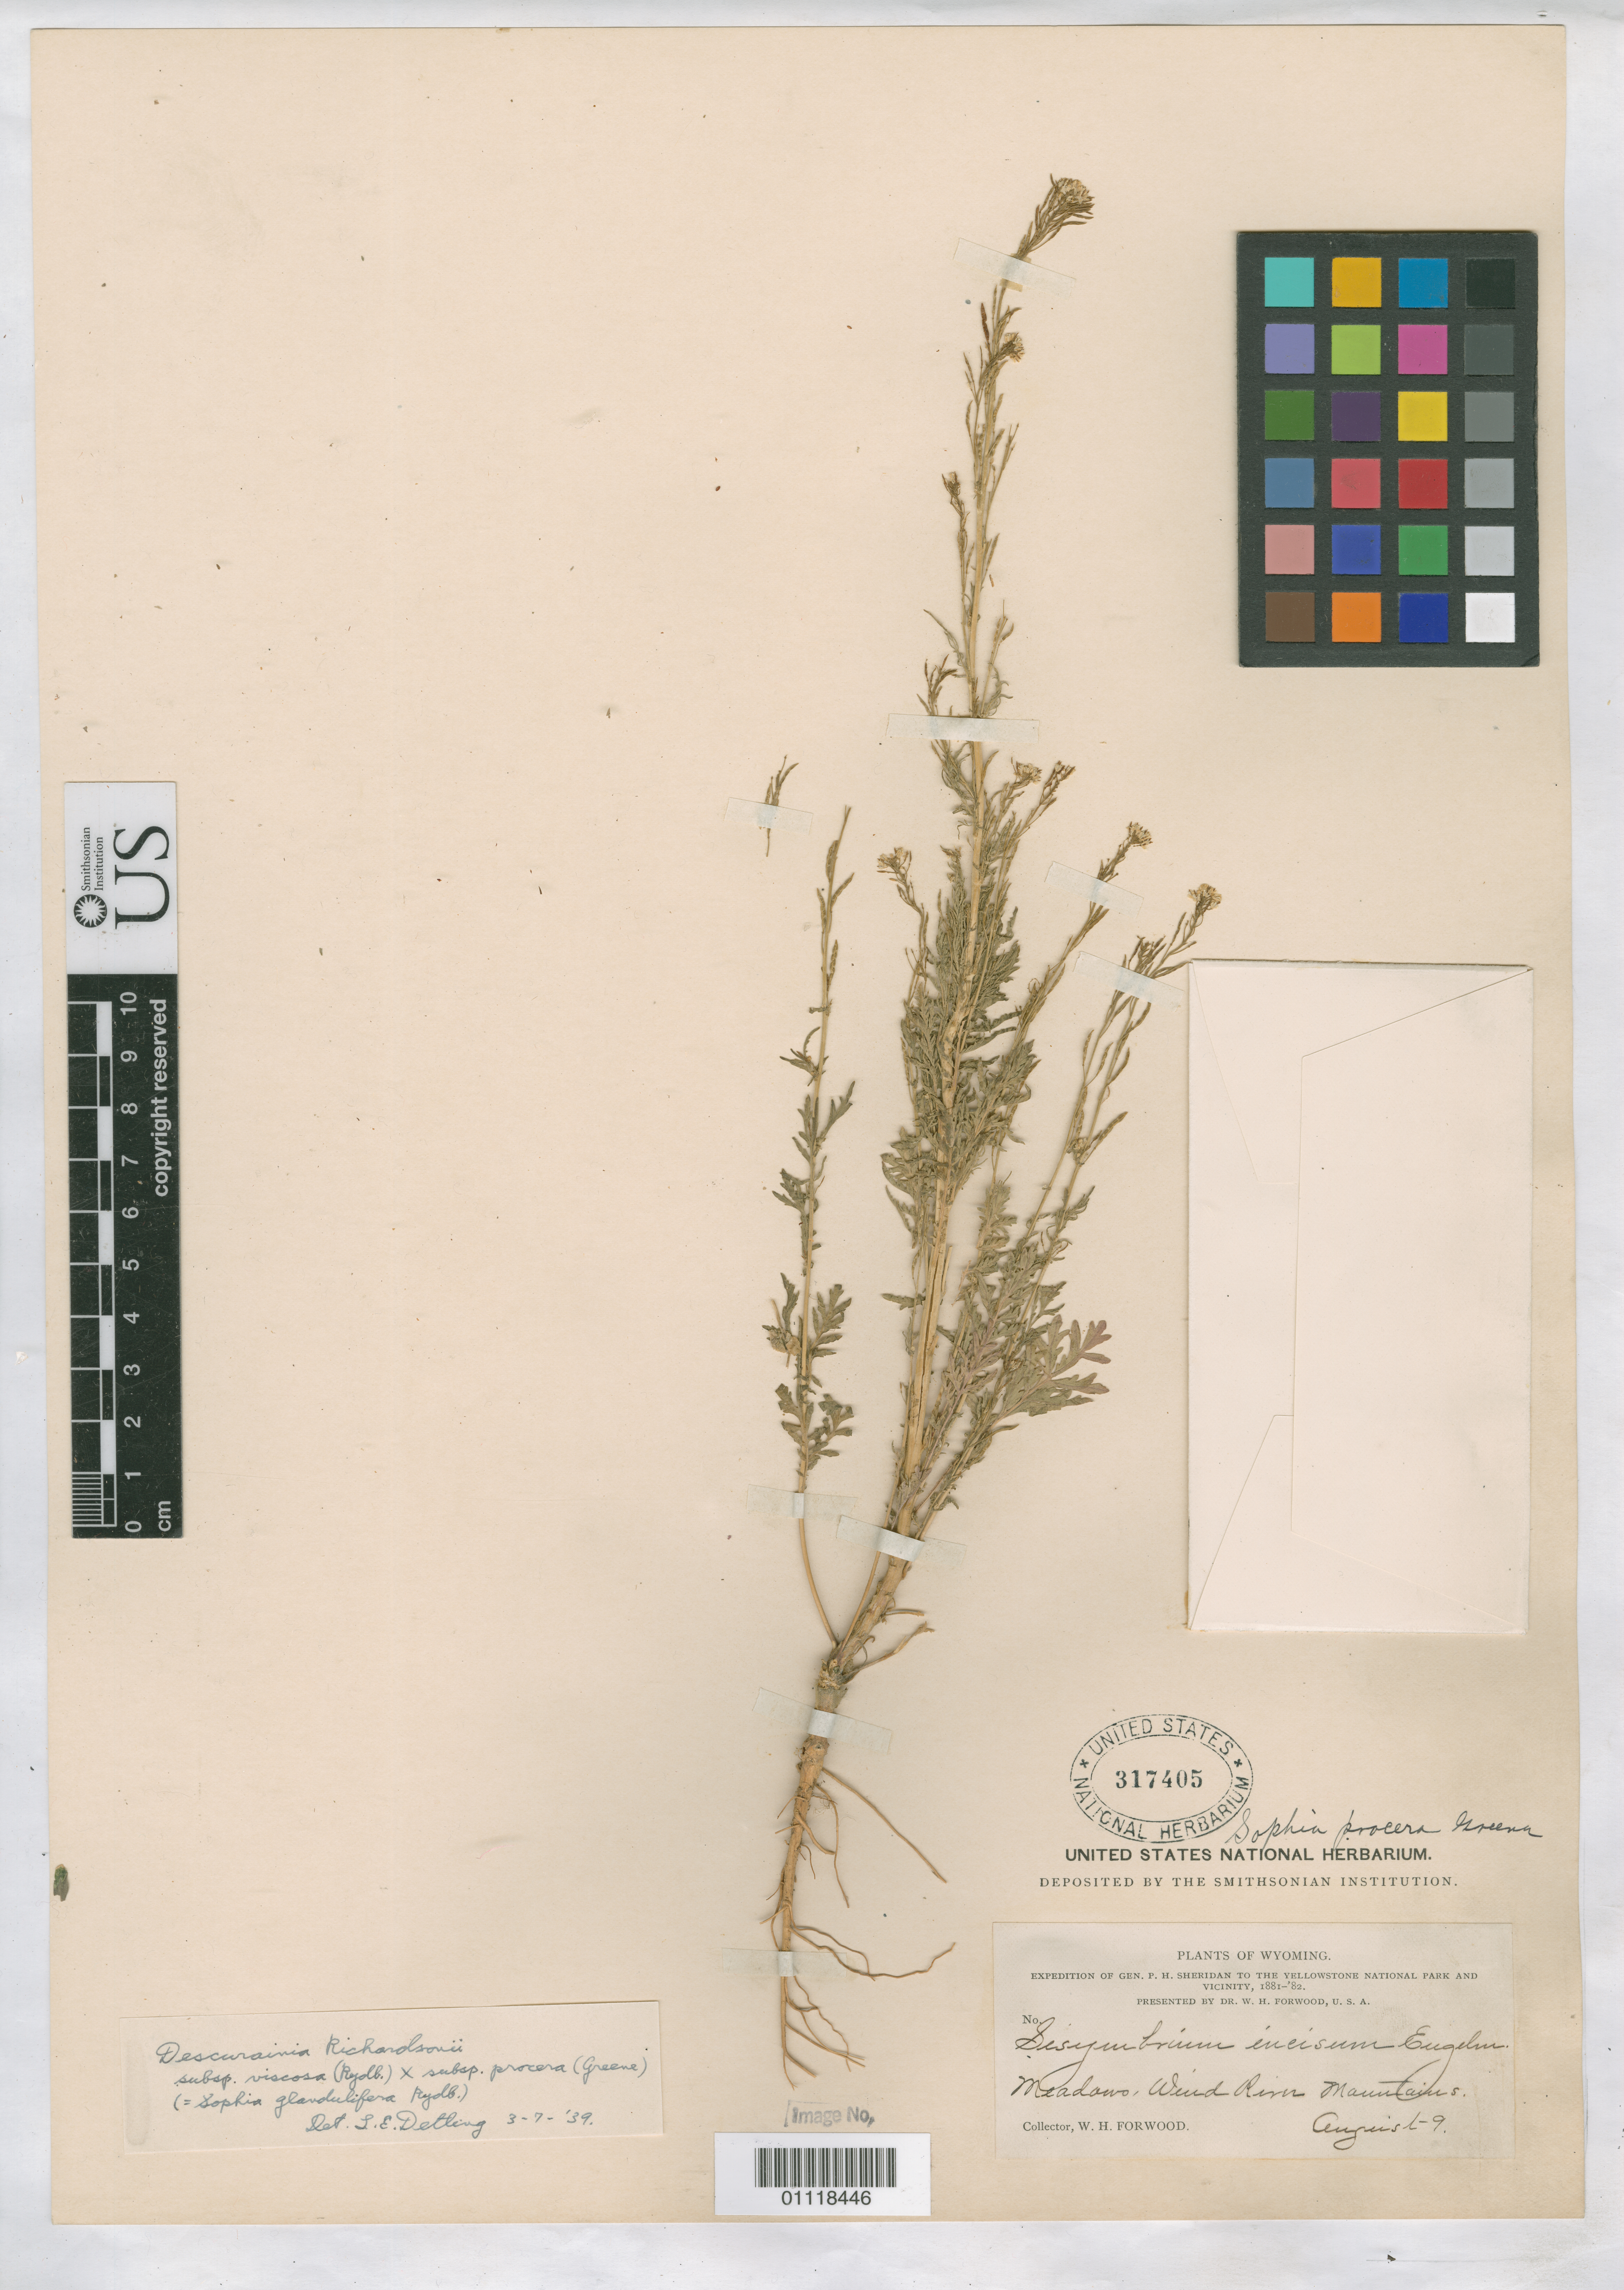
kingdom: Plantae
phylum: Tracheophyta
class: Magnoliopsida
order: Brassicales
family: Brassicaceae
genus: Descurainia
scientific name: Descurainia richardsonii subsp. viscosa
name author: (Rydb.) Detling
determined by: Detling, L. E.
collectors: W. Forwood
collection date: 1881-08-09/1882-08-09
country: United States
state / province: Wyoming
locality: Meadows, Wind River Mountains.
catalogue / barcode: US 317405